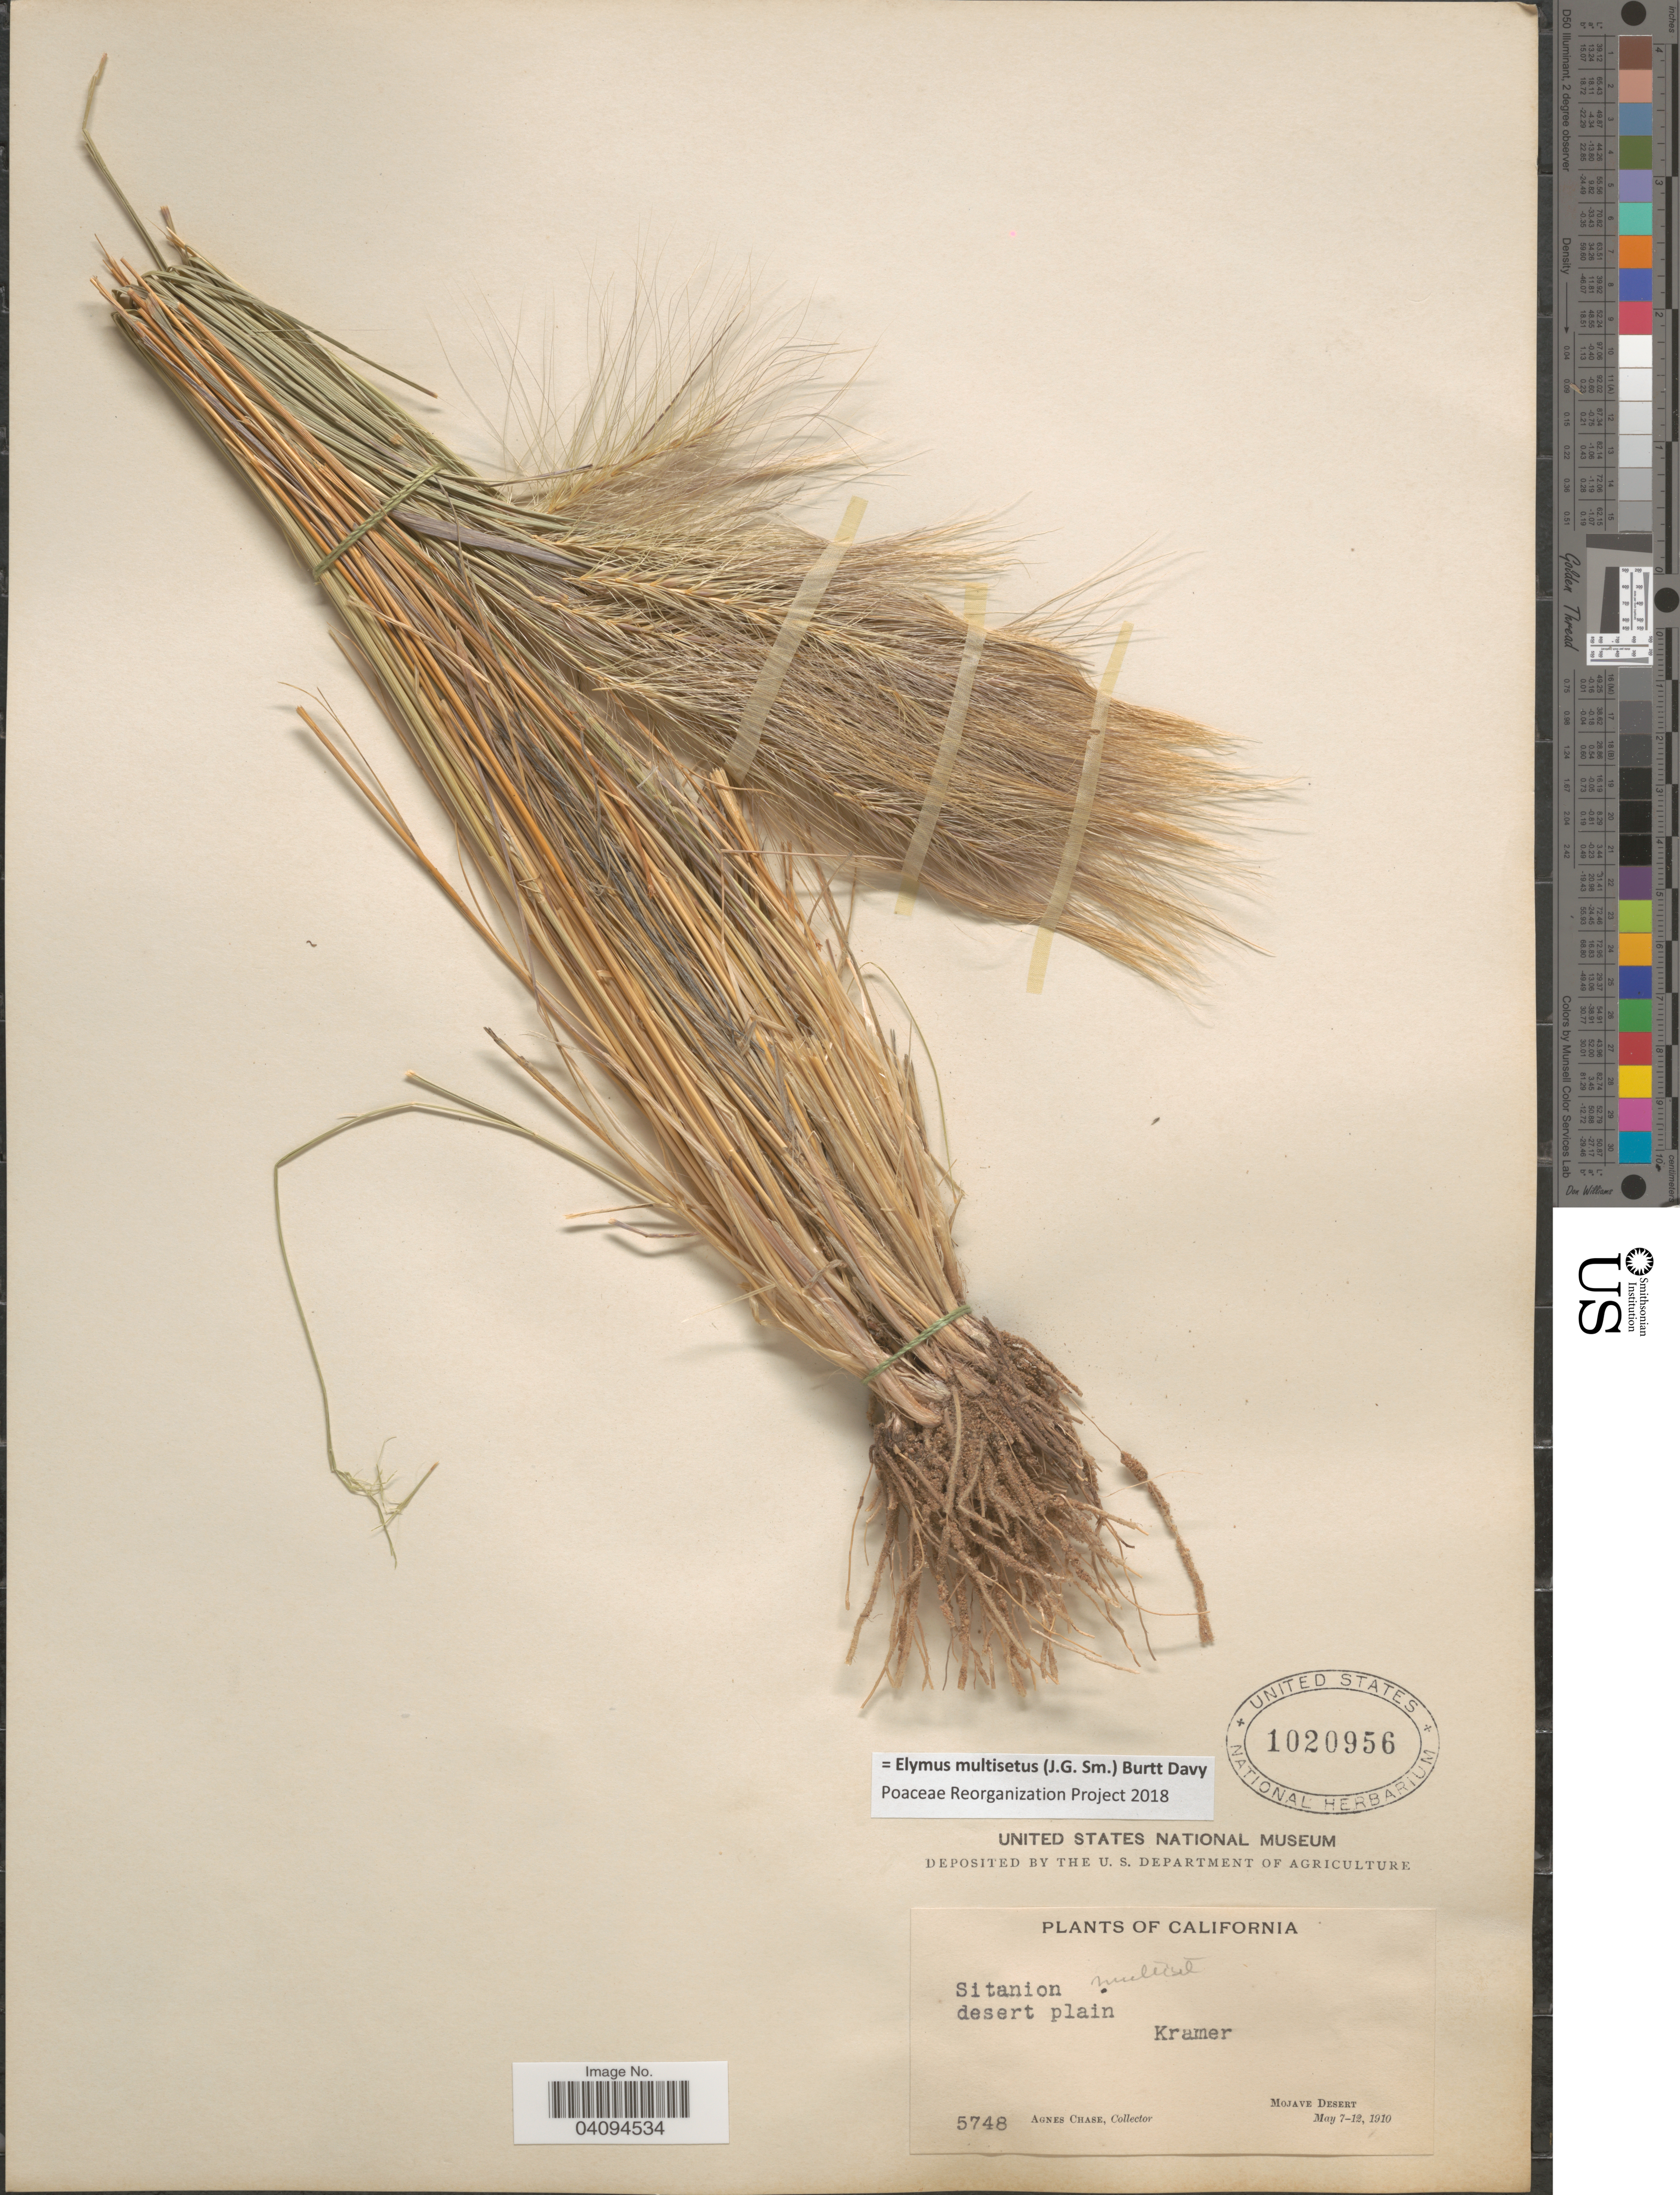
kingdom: Plantae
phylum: Tracheophyta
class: Liliopsida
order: Poales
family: Poaceae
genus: Elymus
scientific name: Elymus multisetus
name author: (J.G. Sm.) Burtt Davy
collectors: A. Chase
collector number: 5748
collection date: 1910-05-07/1910-05-12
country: United States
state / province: California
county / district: San Bernardino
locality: Kramer. Mojave Desert.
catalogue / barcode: US 1020956